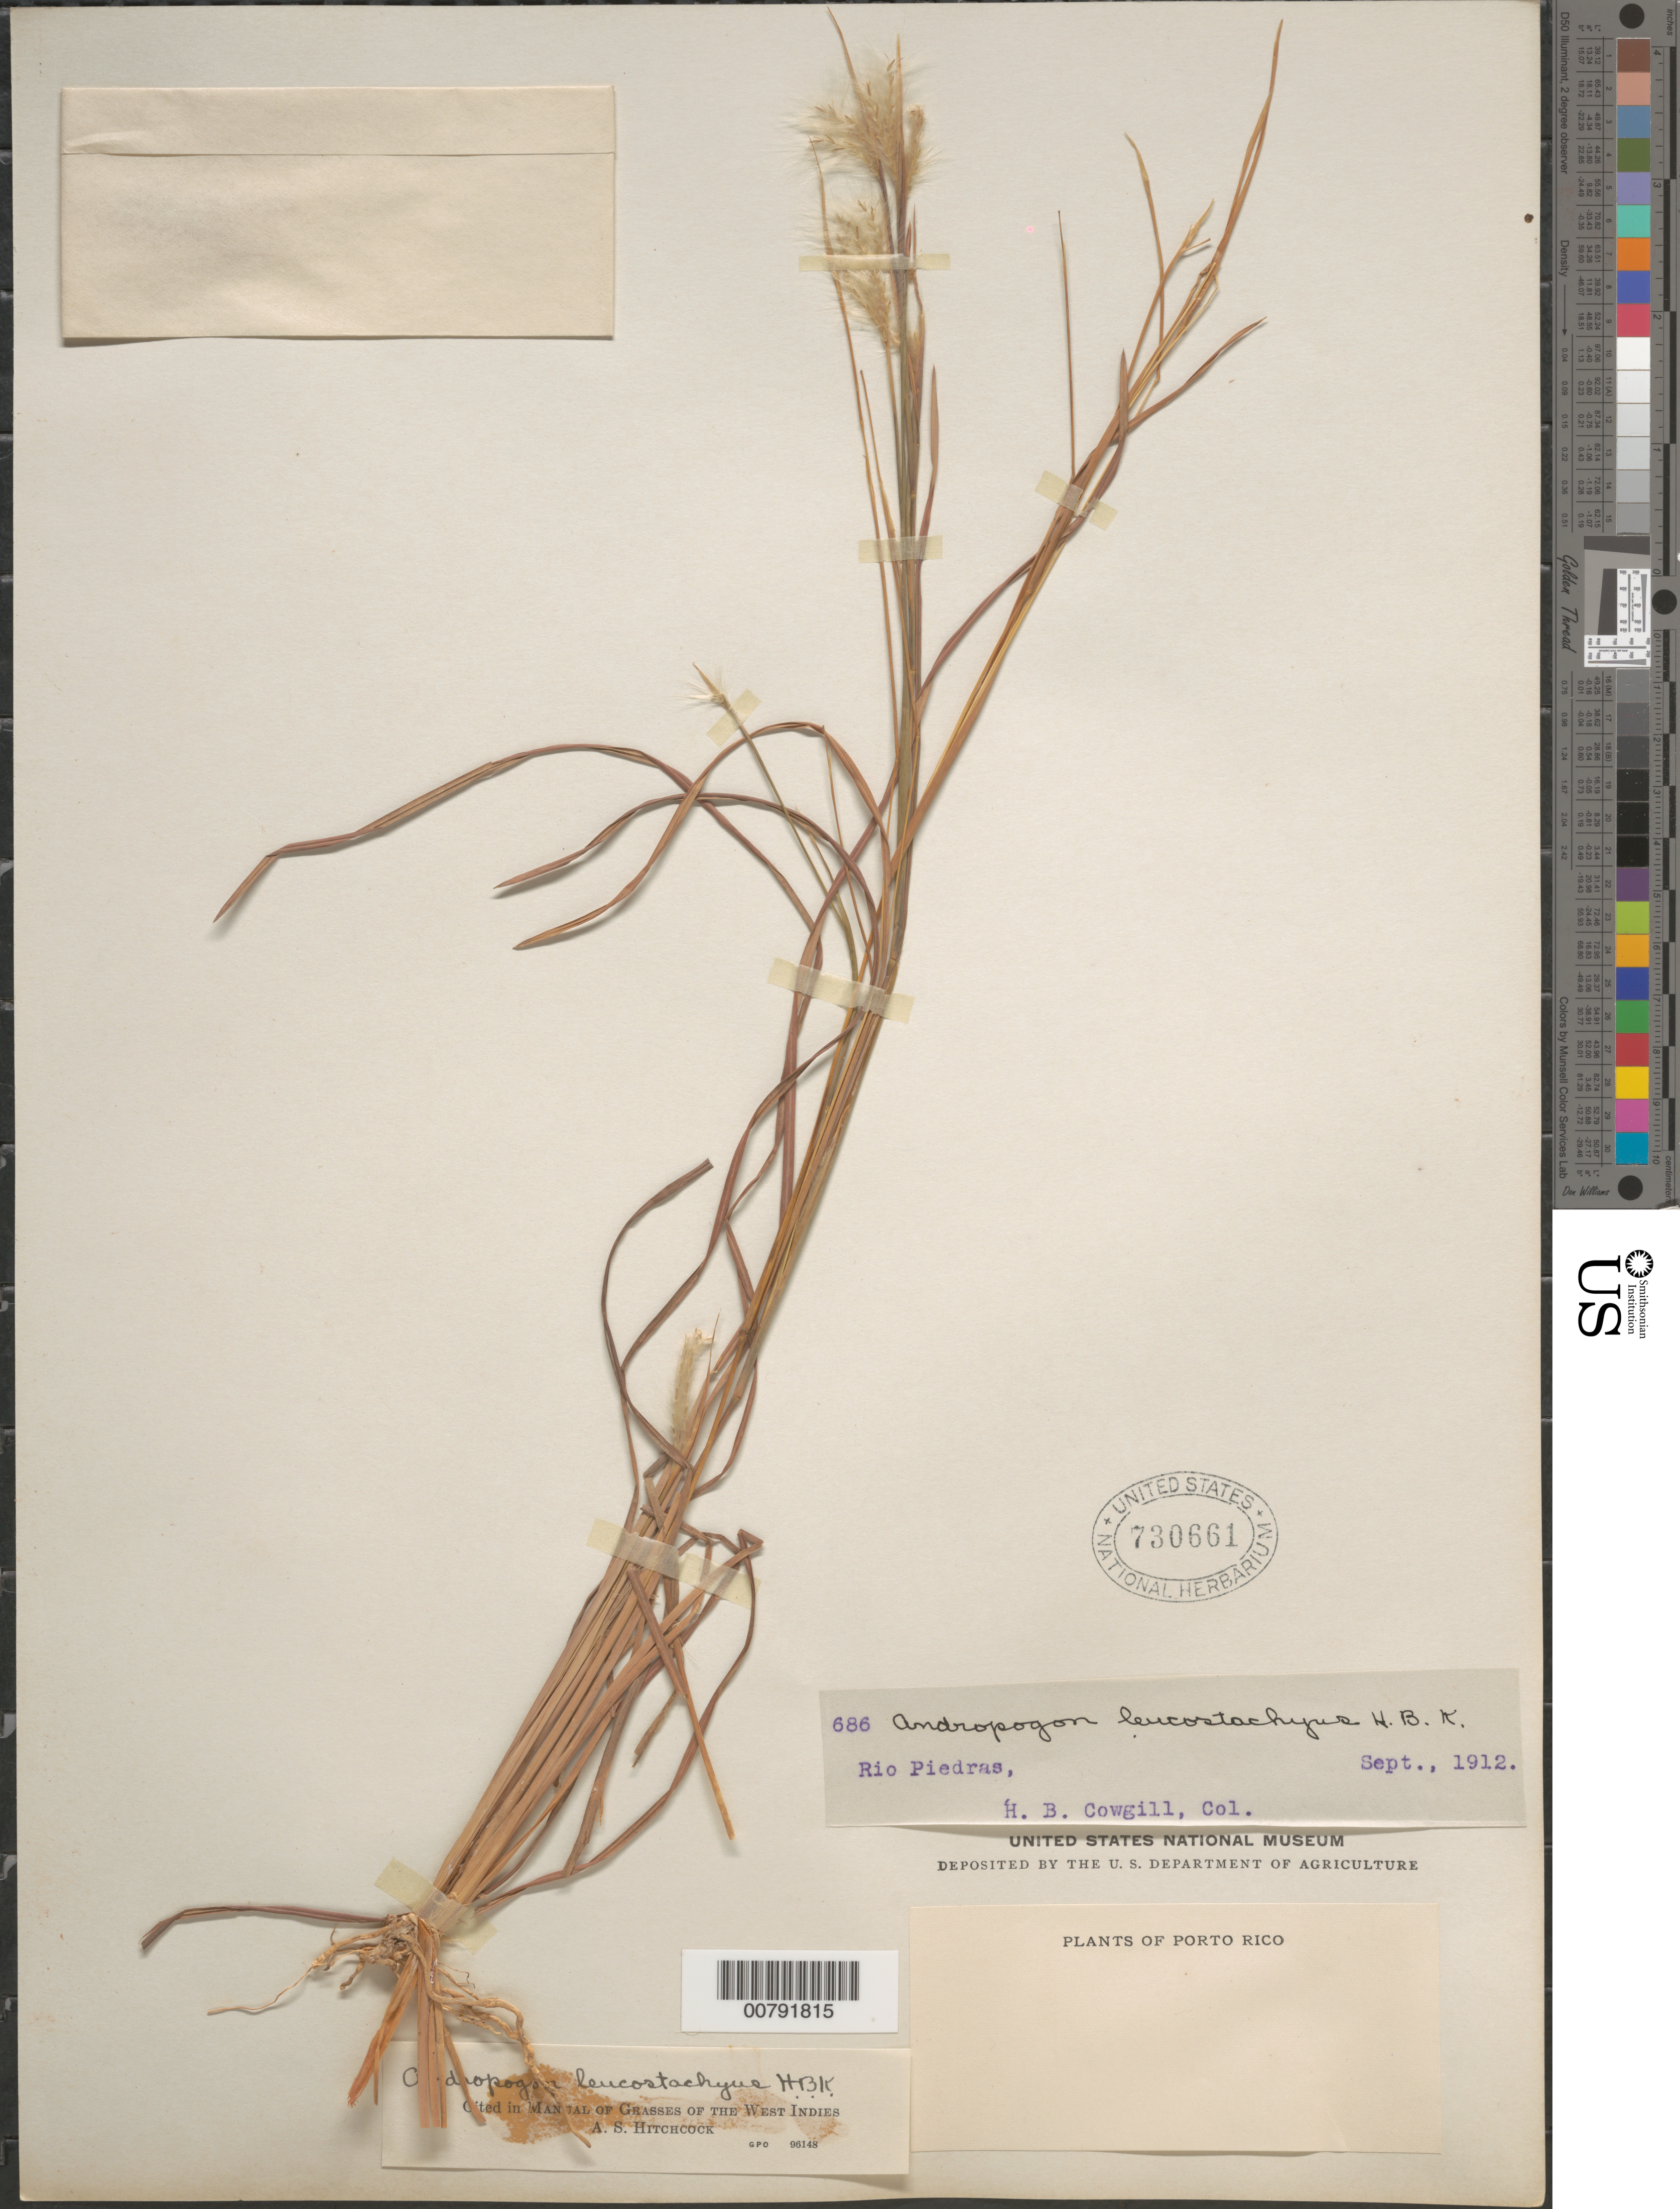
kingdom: Plantae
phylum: Tracheophyta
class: Liliopsida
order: Poales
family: Poaceae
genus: Andropogon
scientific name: Andropogon leucostachyus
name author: Kunth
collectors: H. Cowgill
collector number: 686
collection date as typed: Sep 1912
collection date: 1912-09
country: Puerto Rico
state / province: San Juan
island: Puerto Rico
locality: Río Piedras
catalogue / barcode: US 730661